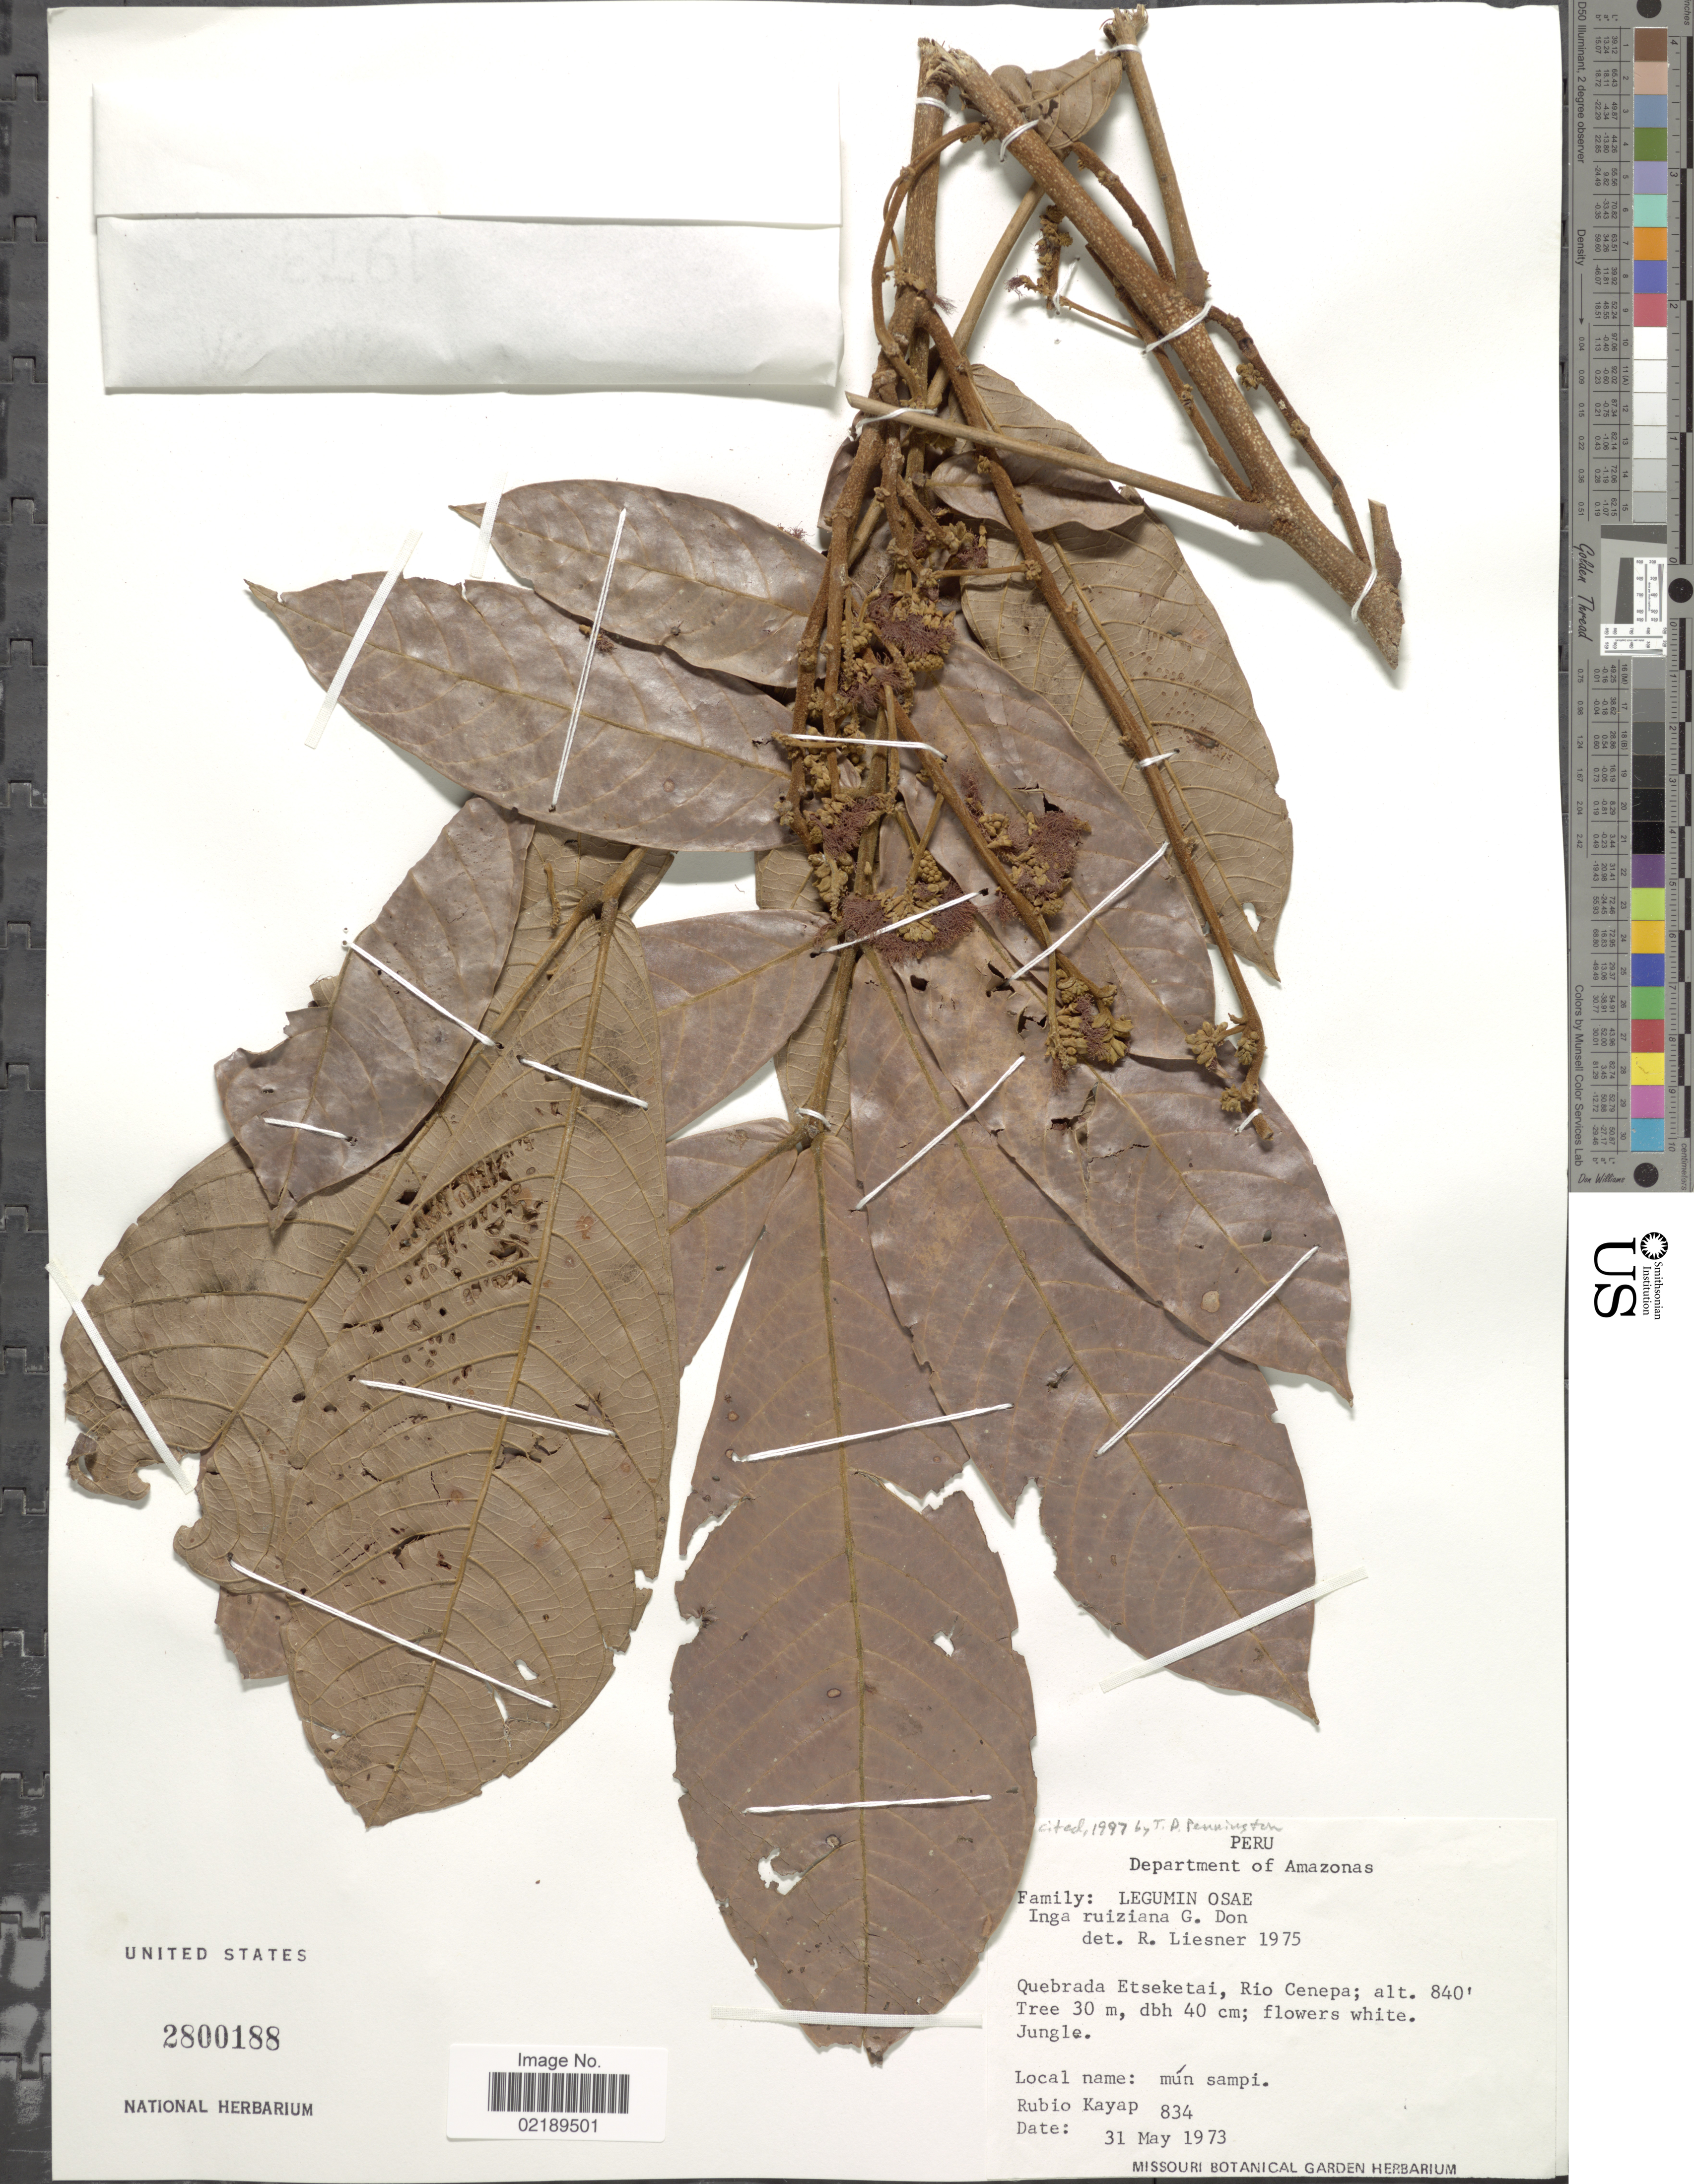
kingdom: Plantae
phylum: Tracheophyta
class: Magnoliopsida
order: Fabales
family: Fabaceae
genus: Inga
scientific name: Inga ruiziana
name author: G. Don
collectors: R. Kayap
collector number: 834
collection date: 1973-05-31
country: Peru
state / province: Amazonas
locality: Quebrada Etseketai, Rio Cenepa.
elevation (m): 256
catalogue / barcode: US 2800188